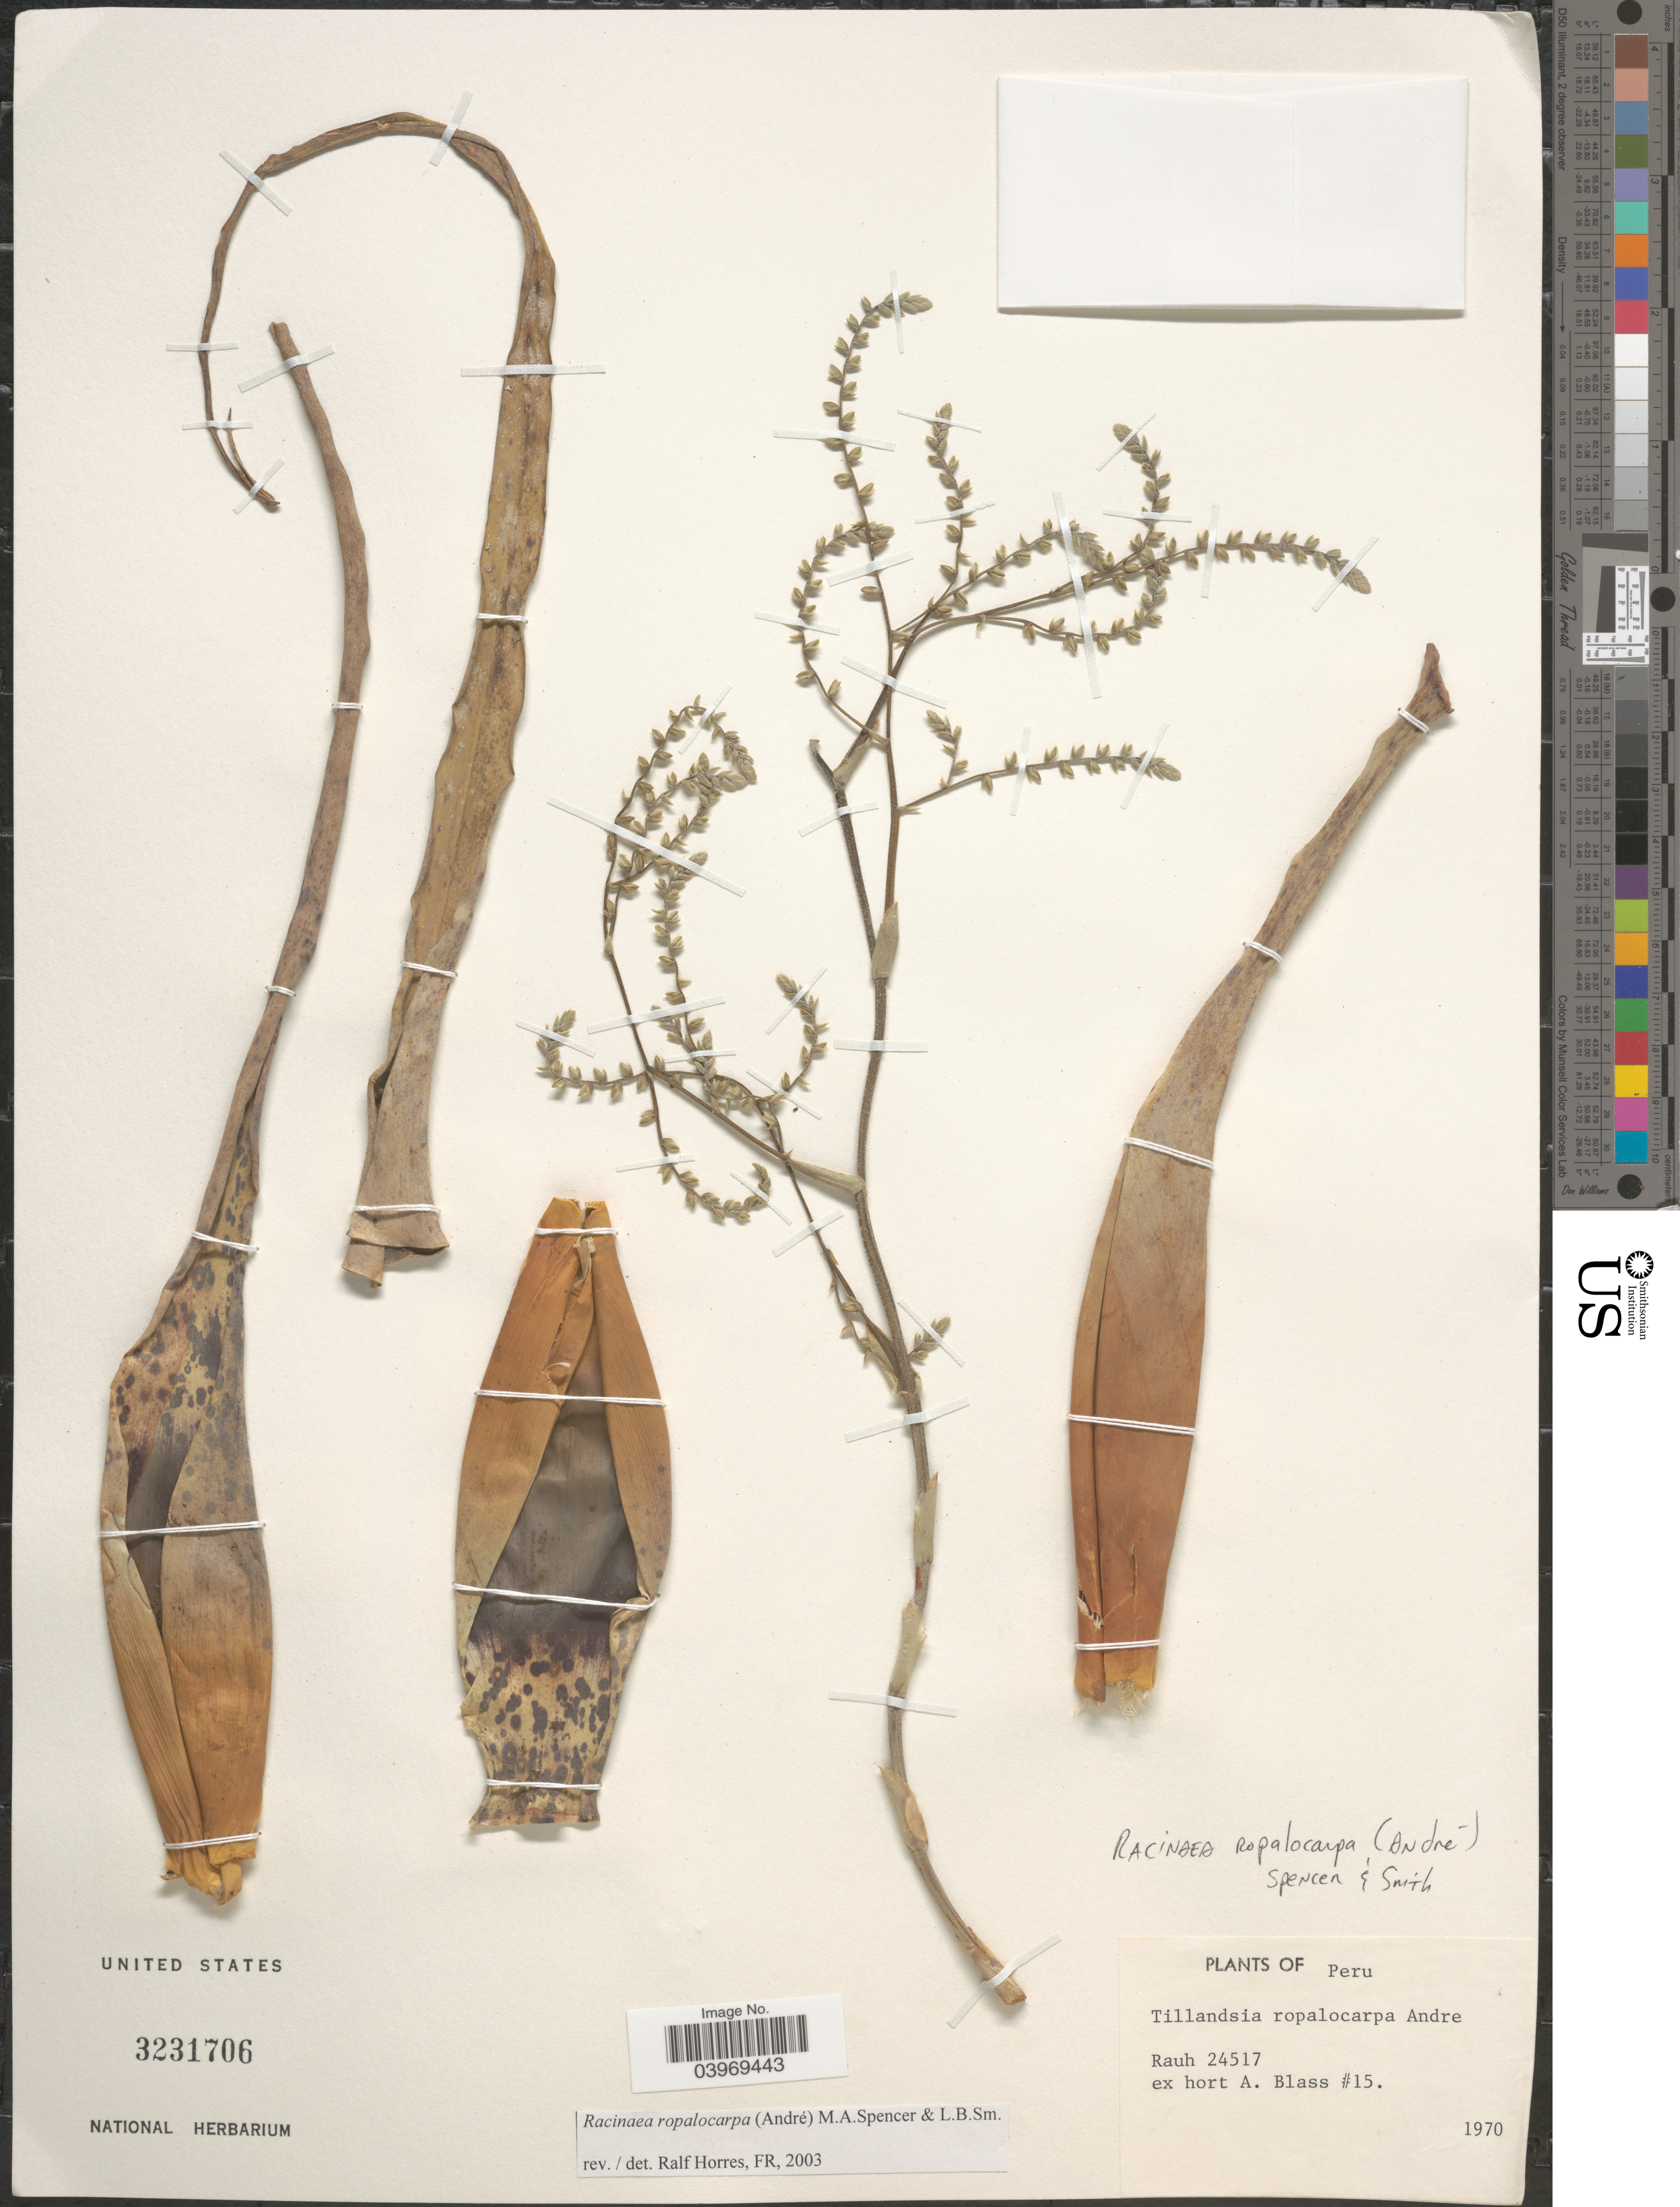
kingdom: Plantae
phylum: Tracheophyta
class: Liliopsida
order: Poales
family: Bromeliaceae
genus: Racinaea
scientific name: Racinaea ropalocarpa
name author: (André) M.A. Spencer & L.B. Sm.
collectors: -. Rauh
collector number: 24517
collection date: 1970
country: Peru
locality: Ex hort A. Blass #15.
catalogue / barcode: US 3231706